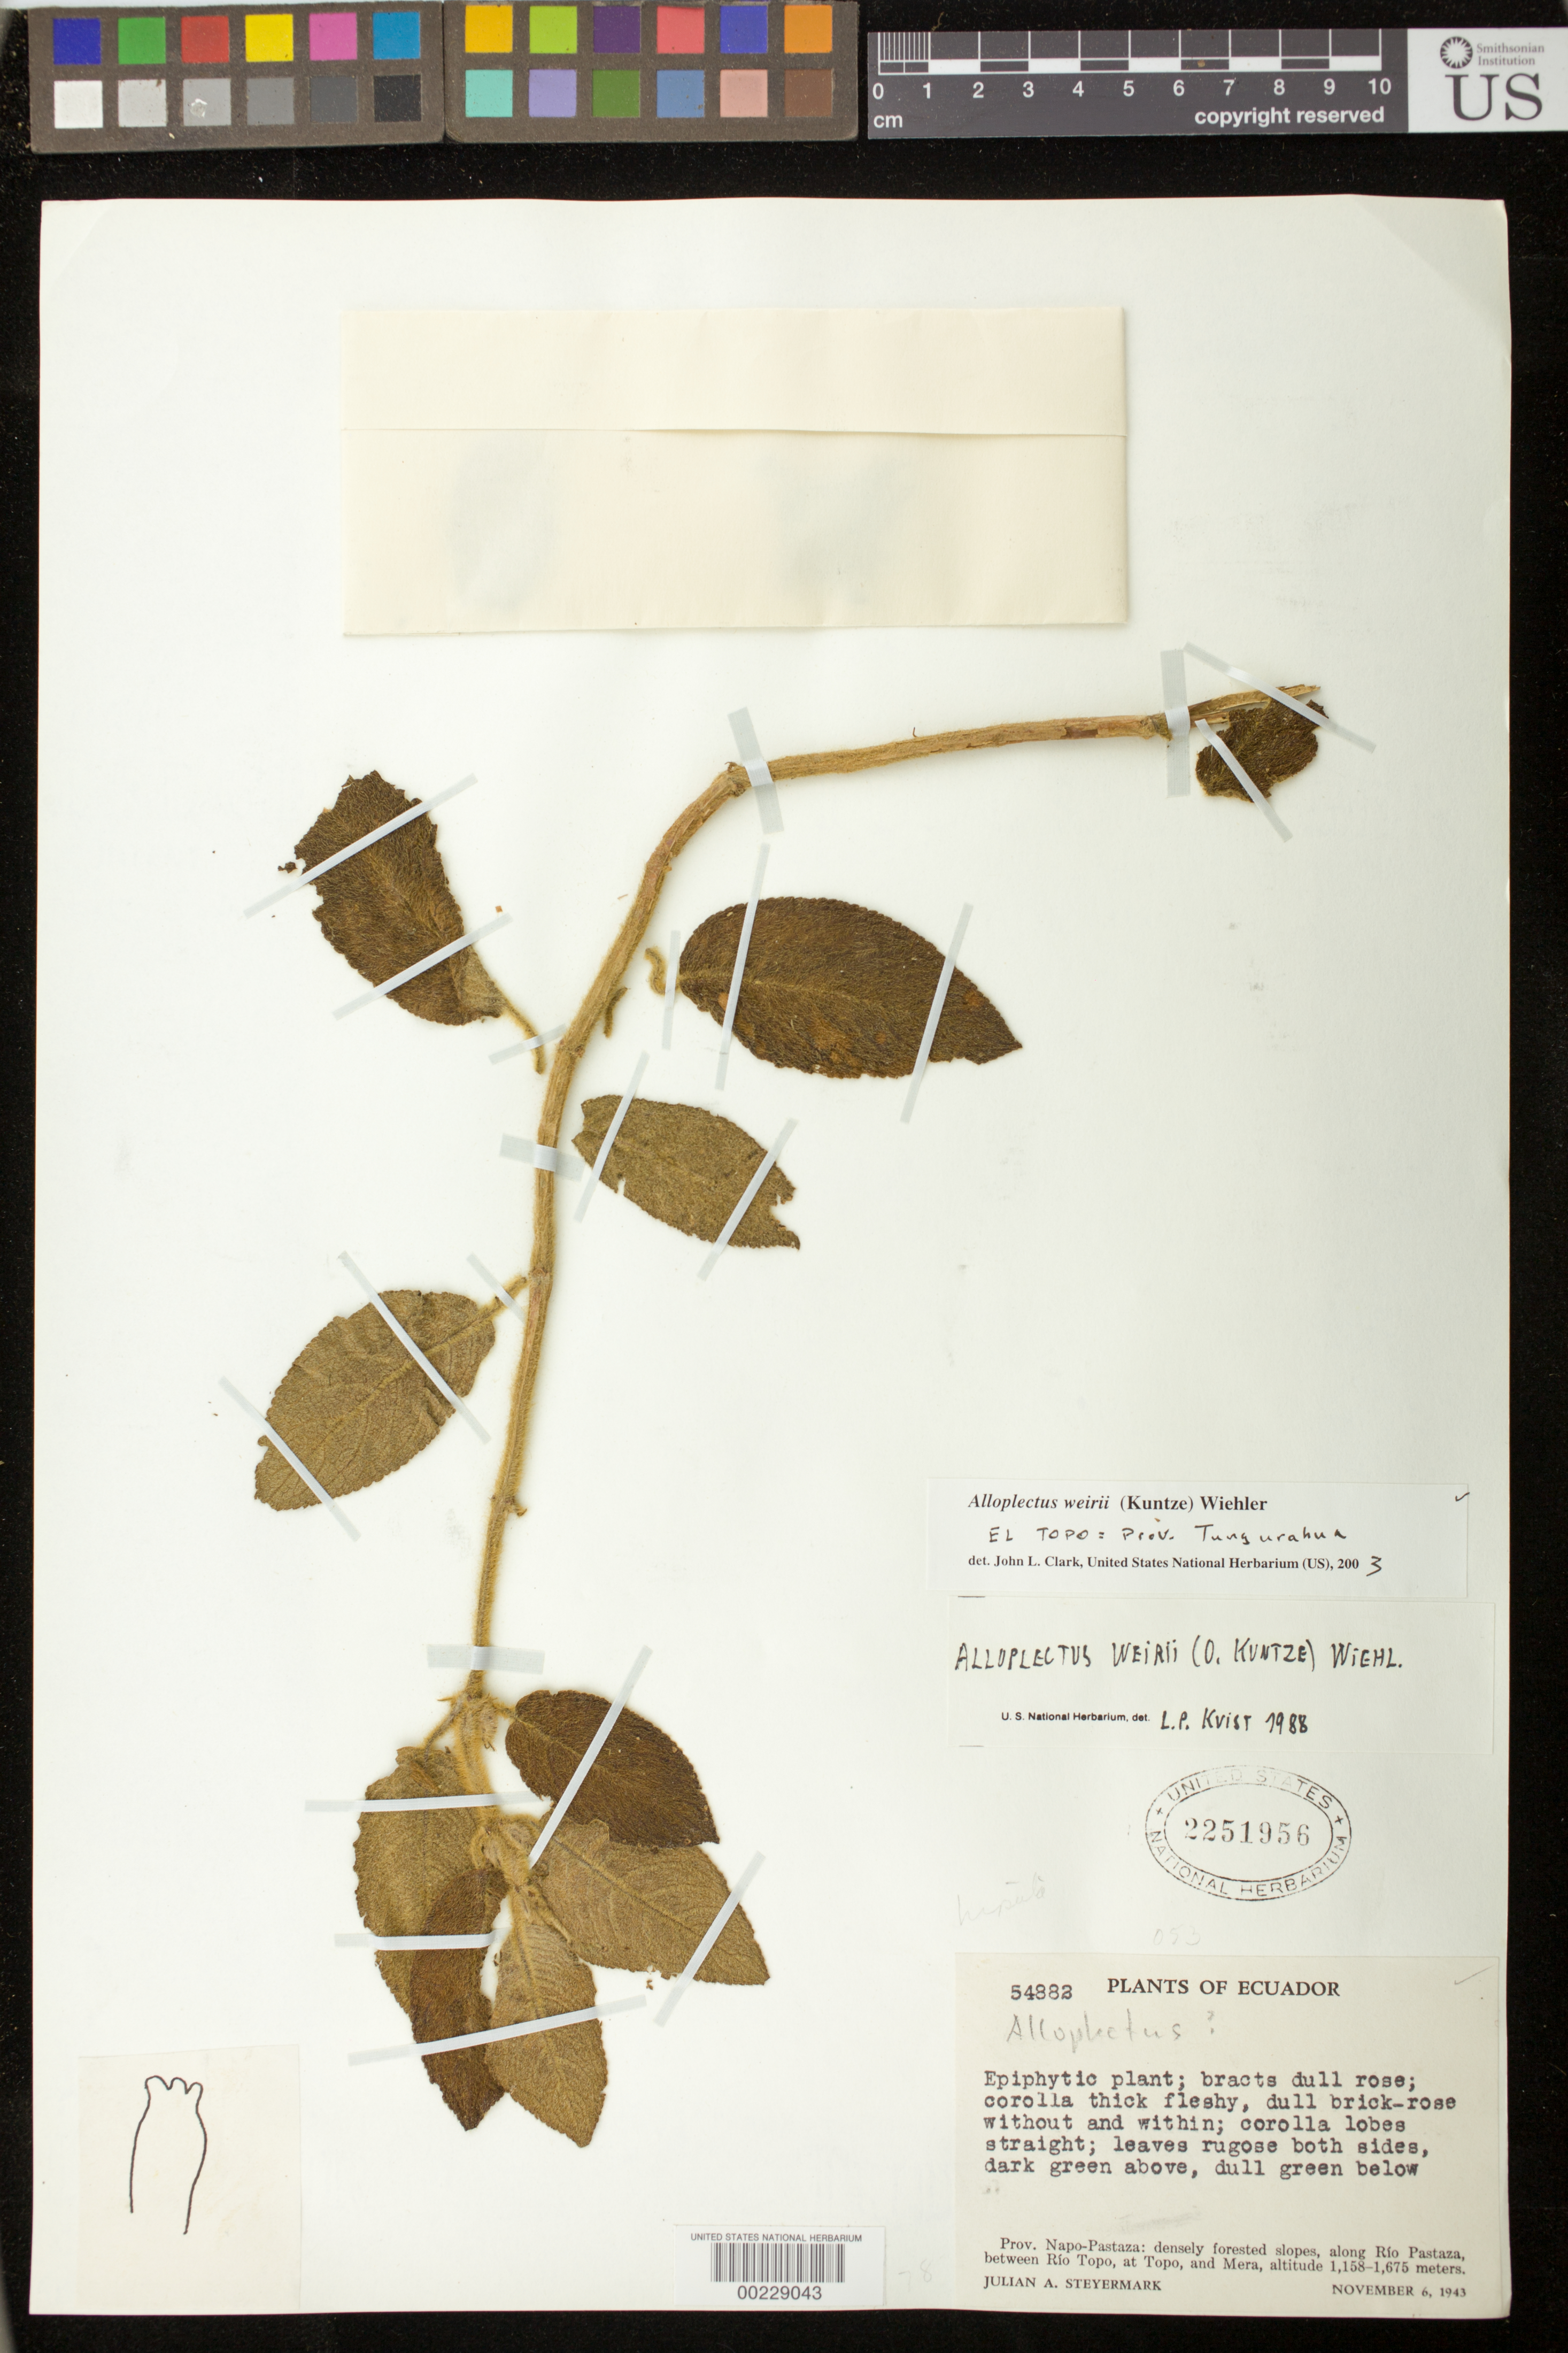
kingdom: Plantae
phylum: Tracheophyta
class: Magnoliopsida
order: Lamiales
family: Gesneriaceae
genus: Alloplectus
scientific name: Alloplectus weirii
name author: (Kuntze) Wiehler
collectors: J. Steyermark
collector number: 54882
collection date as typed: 06 Nov 1943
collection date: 1943-11-06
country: Ecuador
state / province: Napo / Pastaza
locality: Along Rio Pastaza, between Rio Topo, at Topo, and Mera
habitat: Densely forested slopes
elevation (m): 1158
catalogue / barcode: US 2251956